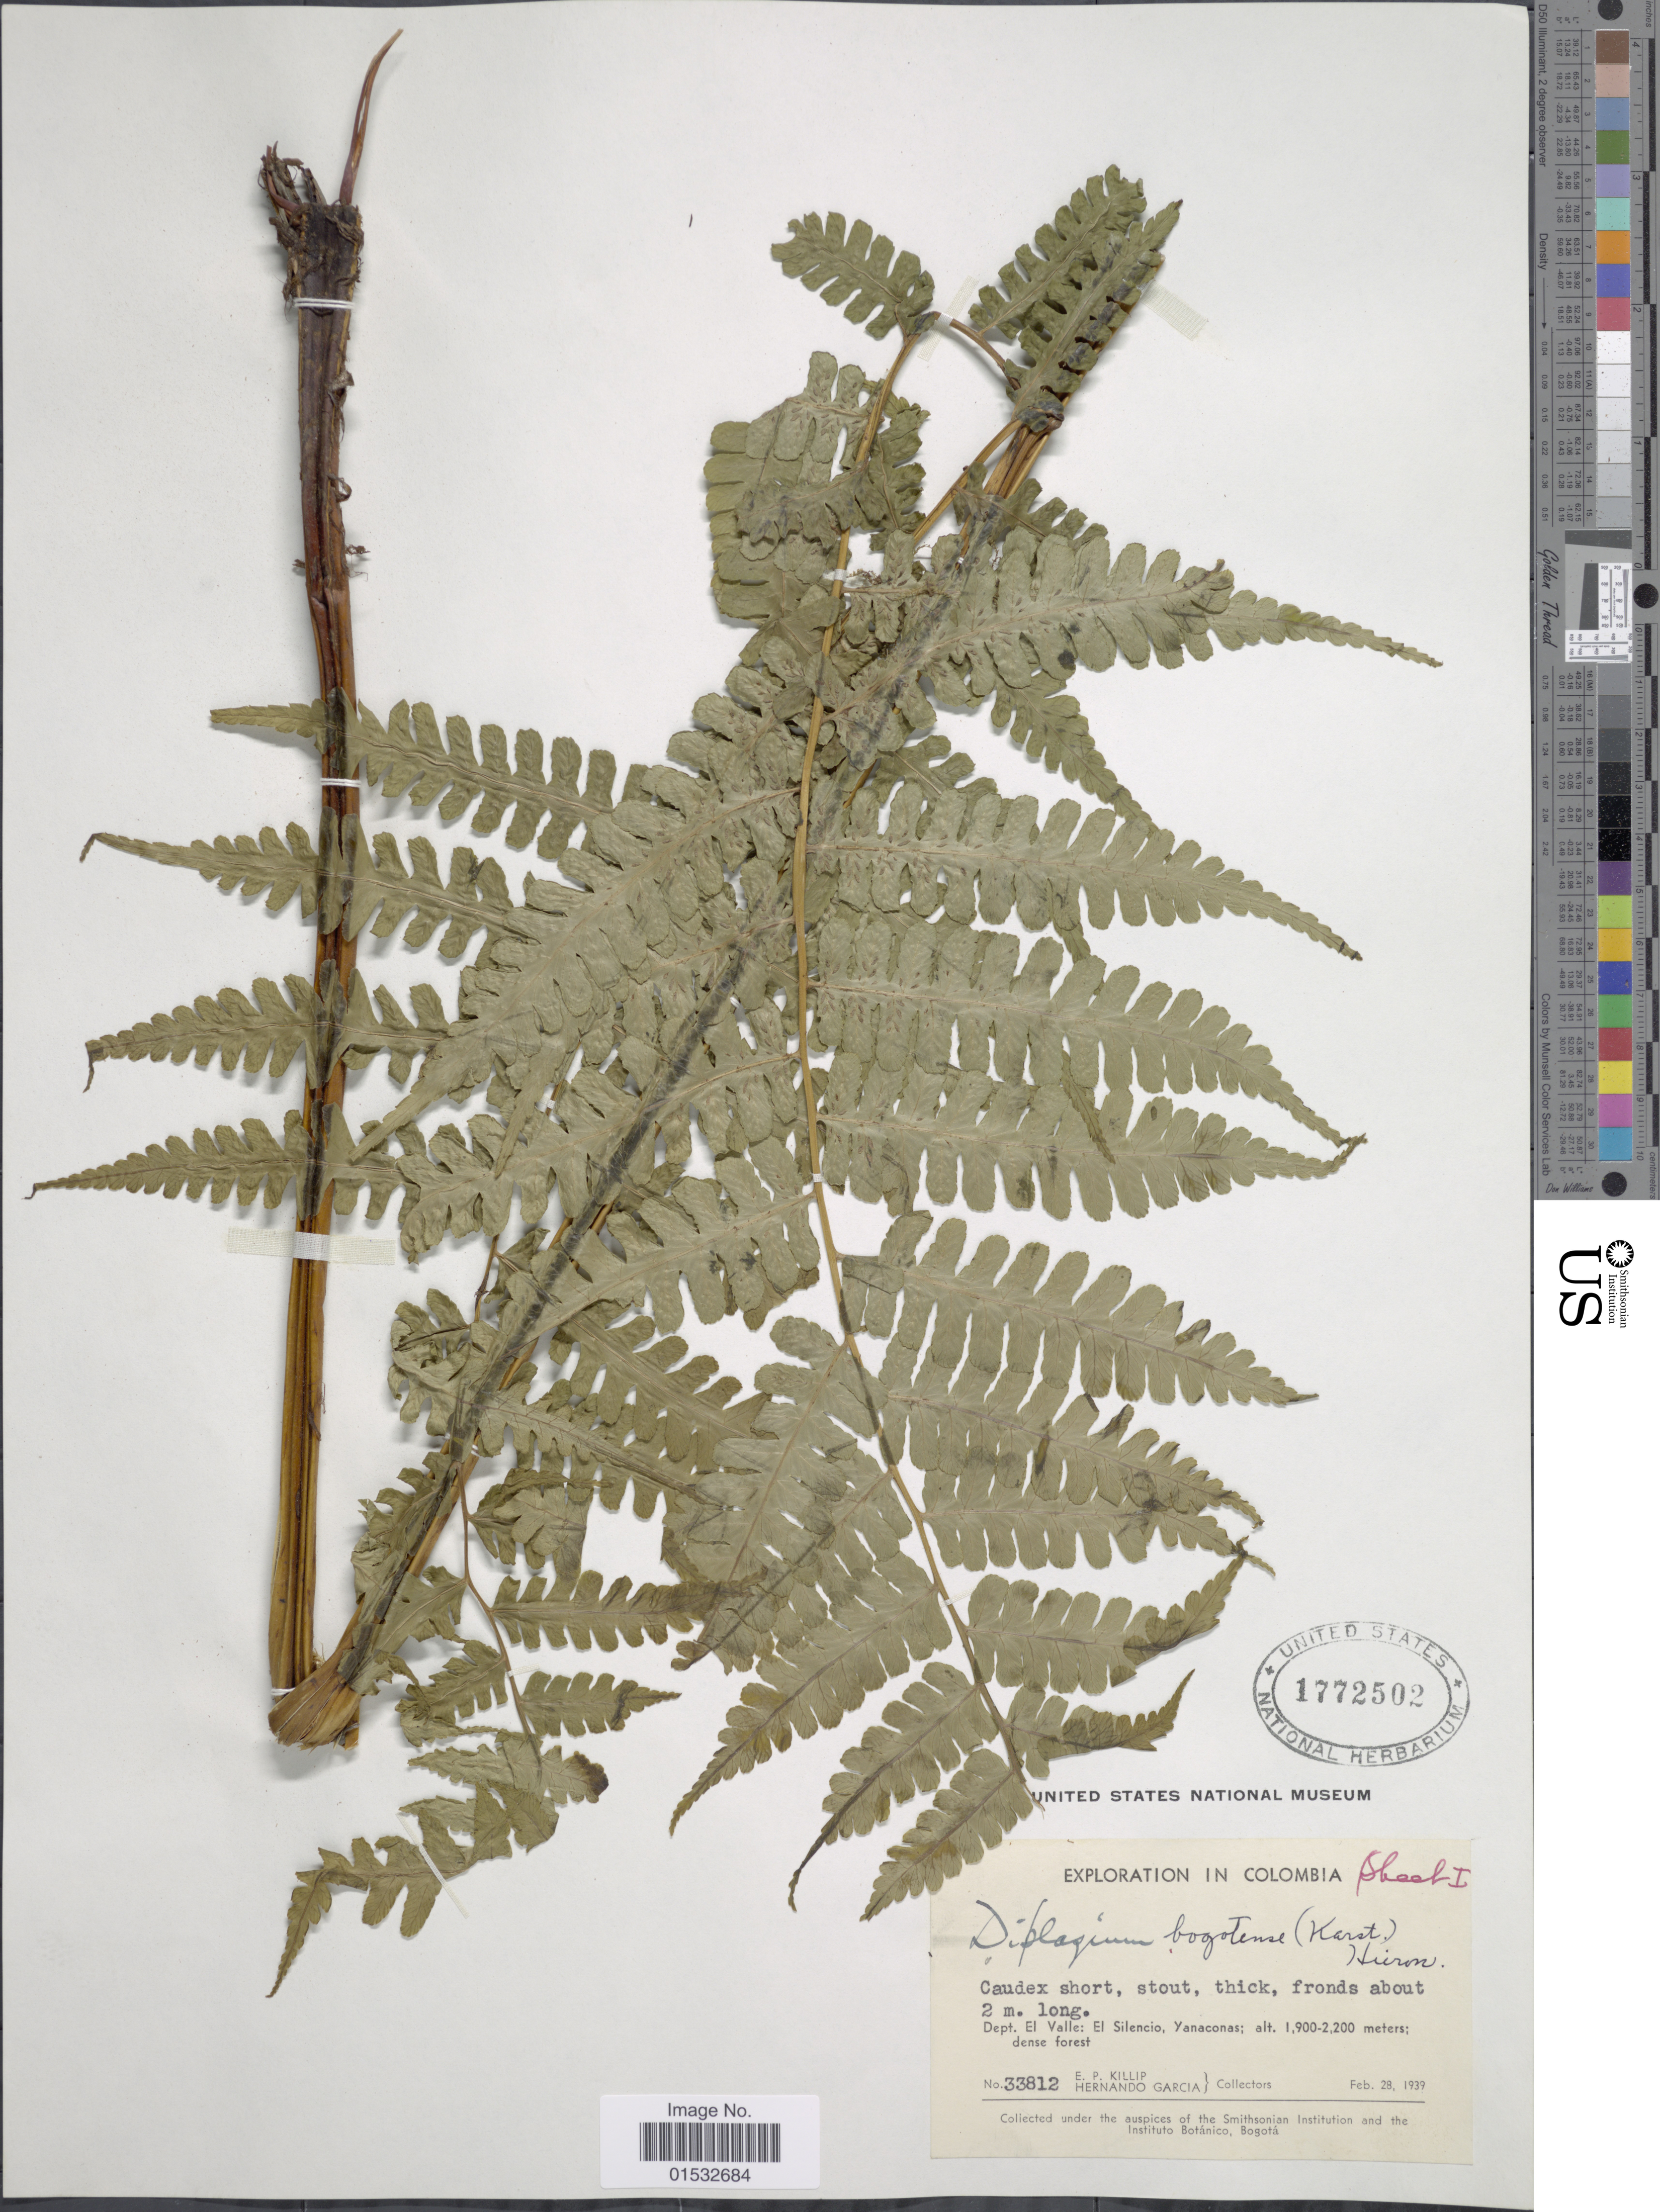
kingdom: Plantae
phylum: Tracheophyta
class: Polypodiopsida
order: Polypodiales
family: Athyriaceae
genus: Diplazium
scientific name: Diplazium bogotense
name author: (H. Karst.) Hieron.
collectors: E. P. Killip & H. Garcia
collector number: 33812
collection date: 1939-02-28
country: Colombia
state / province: Valle del Cauca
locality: Dept. El Valle: El Silencio, Yanaconas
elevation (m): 1900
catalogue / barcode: US 1772502